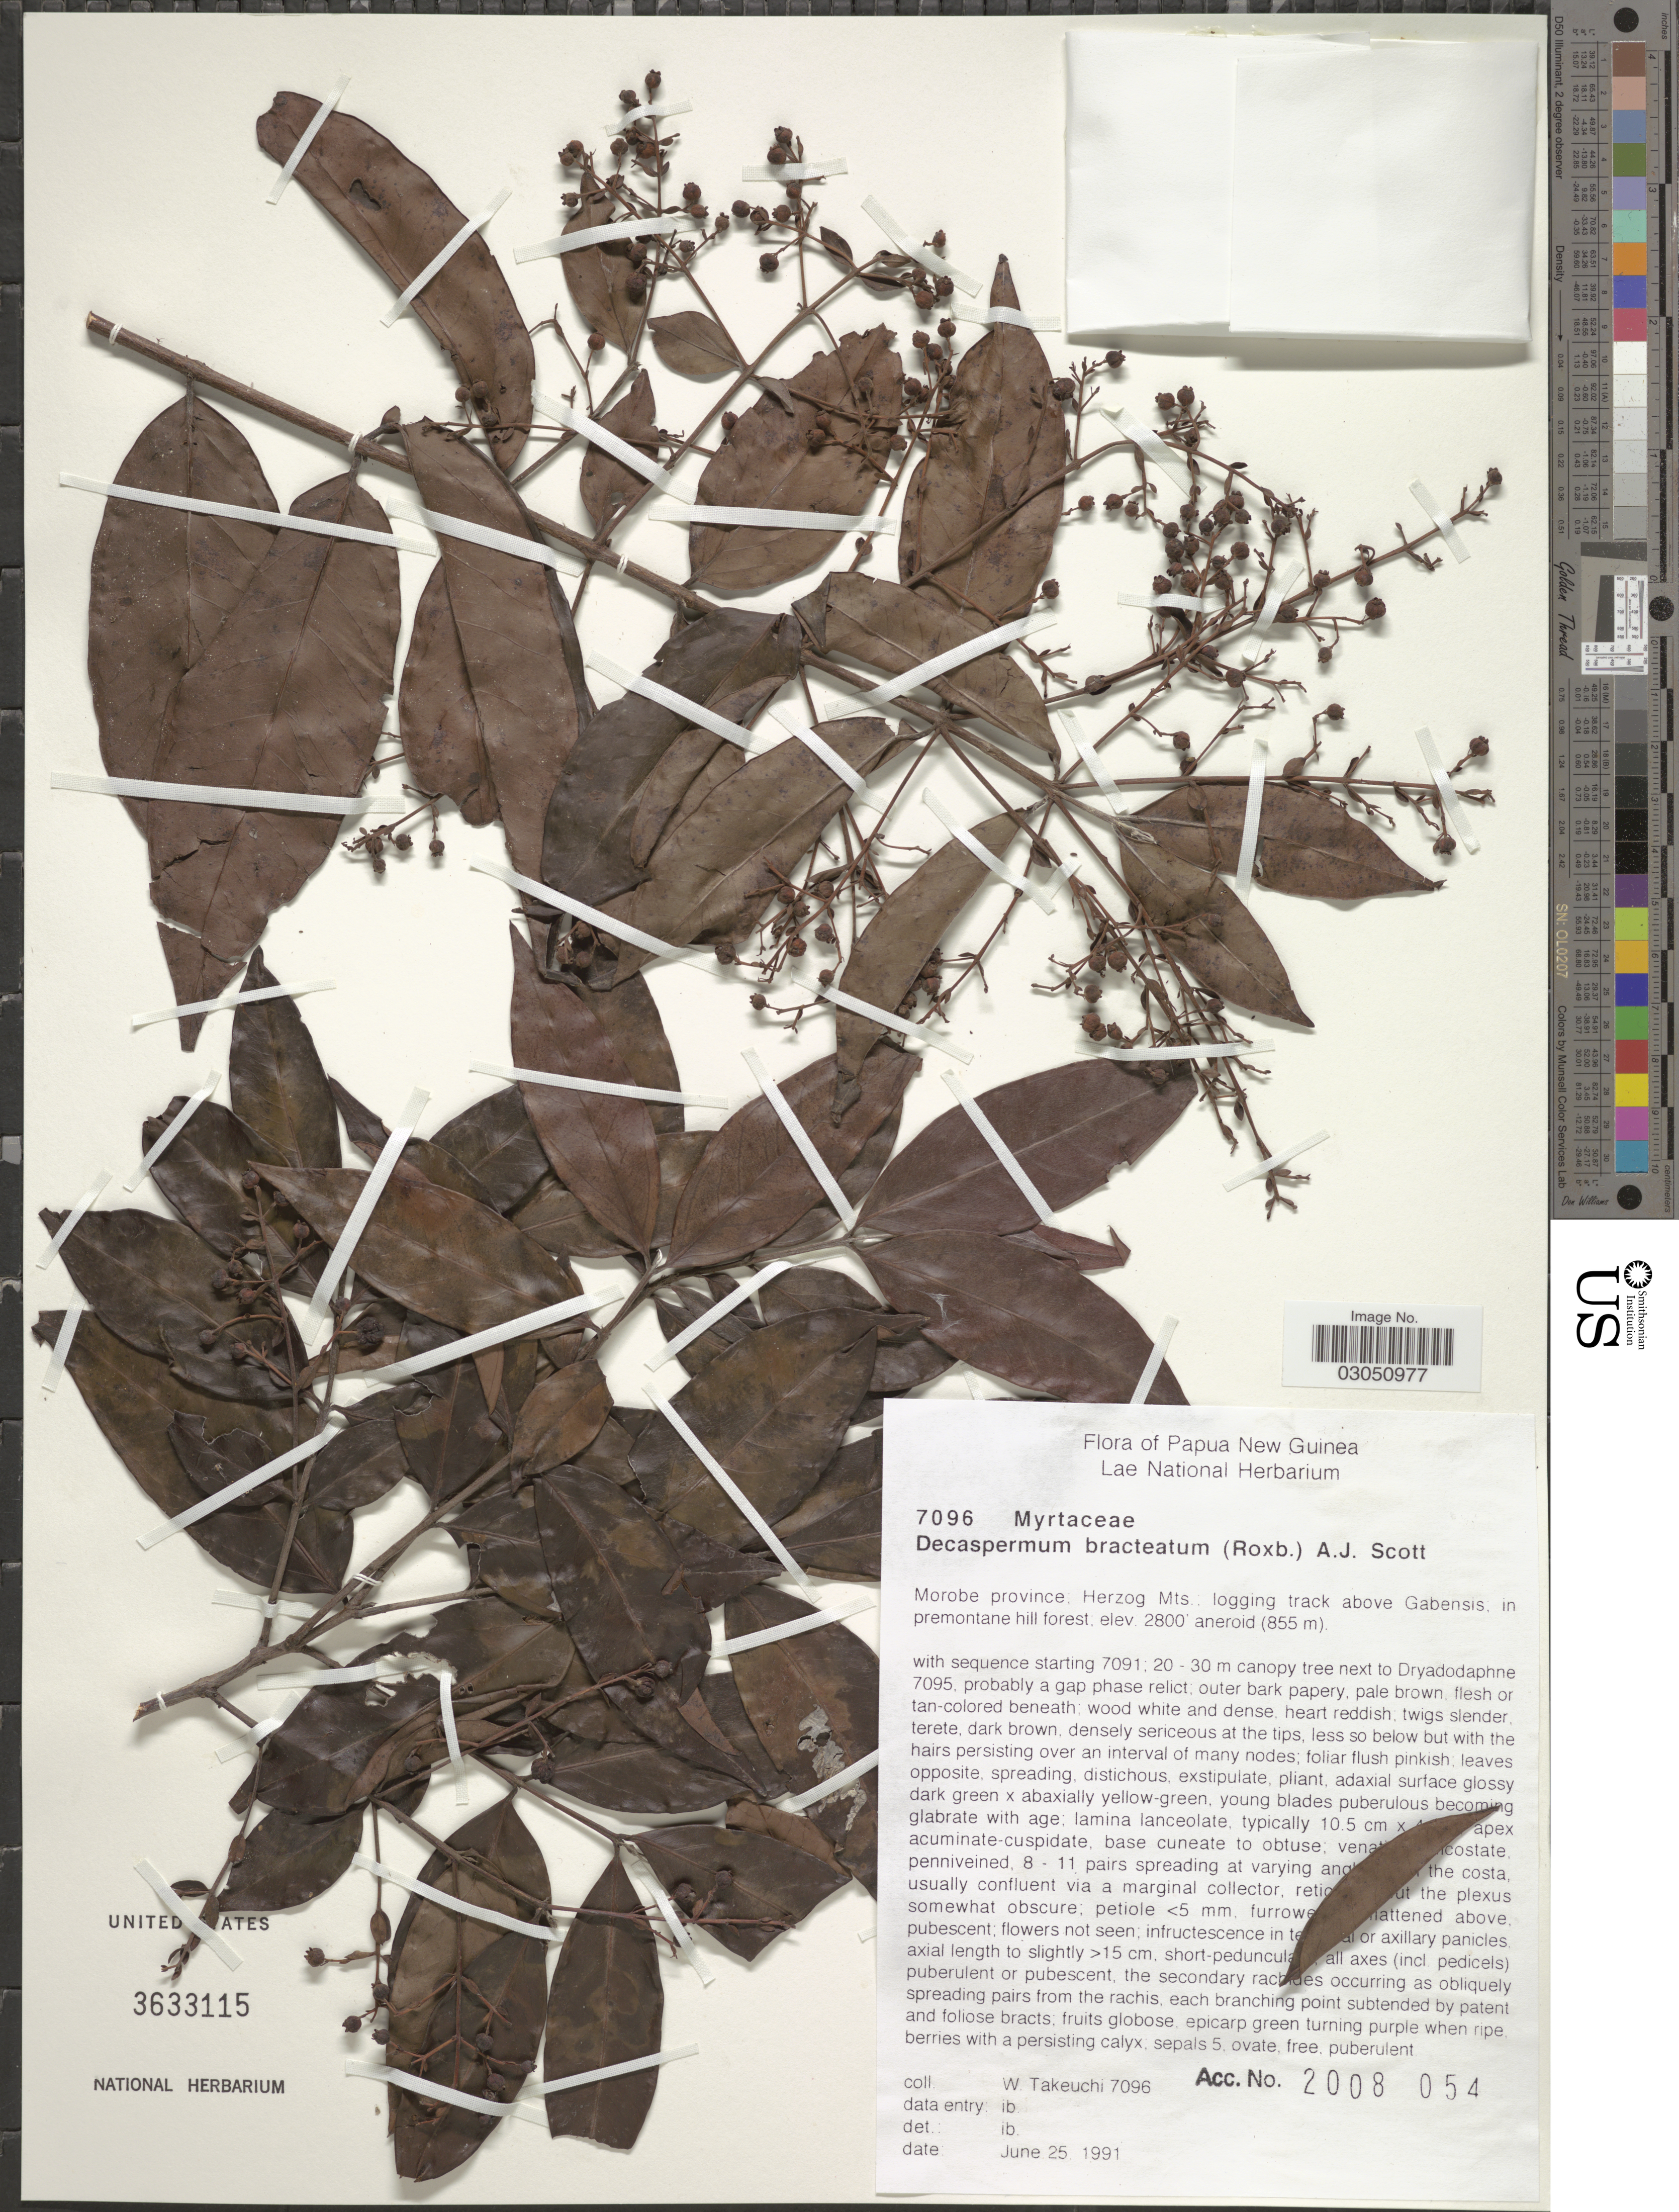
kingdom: Plantae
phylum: Tracheophyta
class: Magnoliopsida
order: Myrtales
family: Myrtaceae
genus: Decaspermum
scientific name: Decaspermum bracteatum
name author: (Roxb.) A.J. Scott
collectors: W. Takeuchi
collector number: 7096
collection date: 1991-06-25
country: Papua New Guinea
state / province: Morobe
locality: Herzorg Mts, logging track above Gabensis, in premontane hill forest.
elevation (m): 855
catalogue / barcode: US 3633115